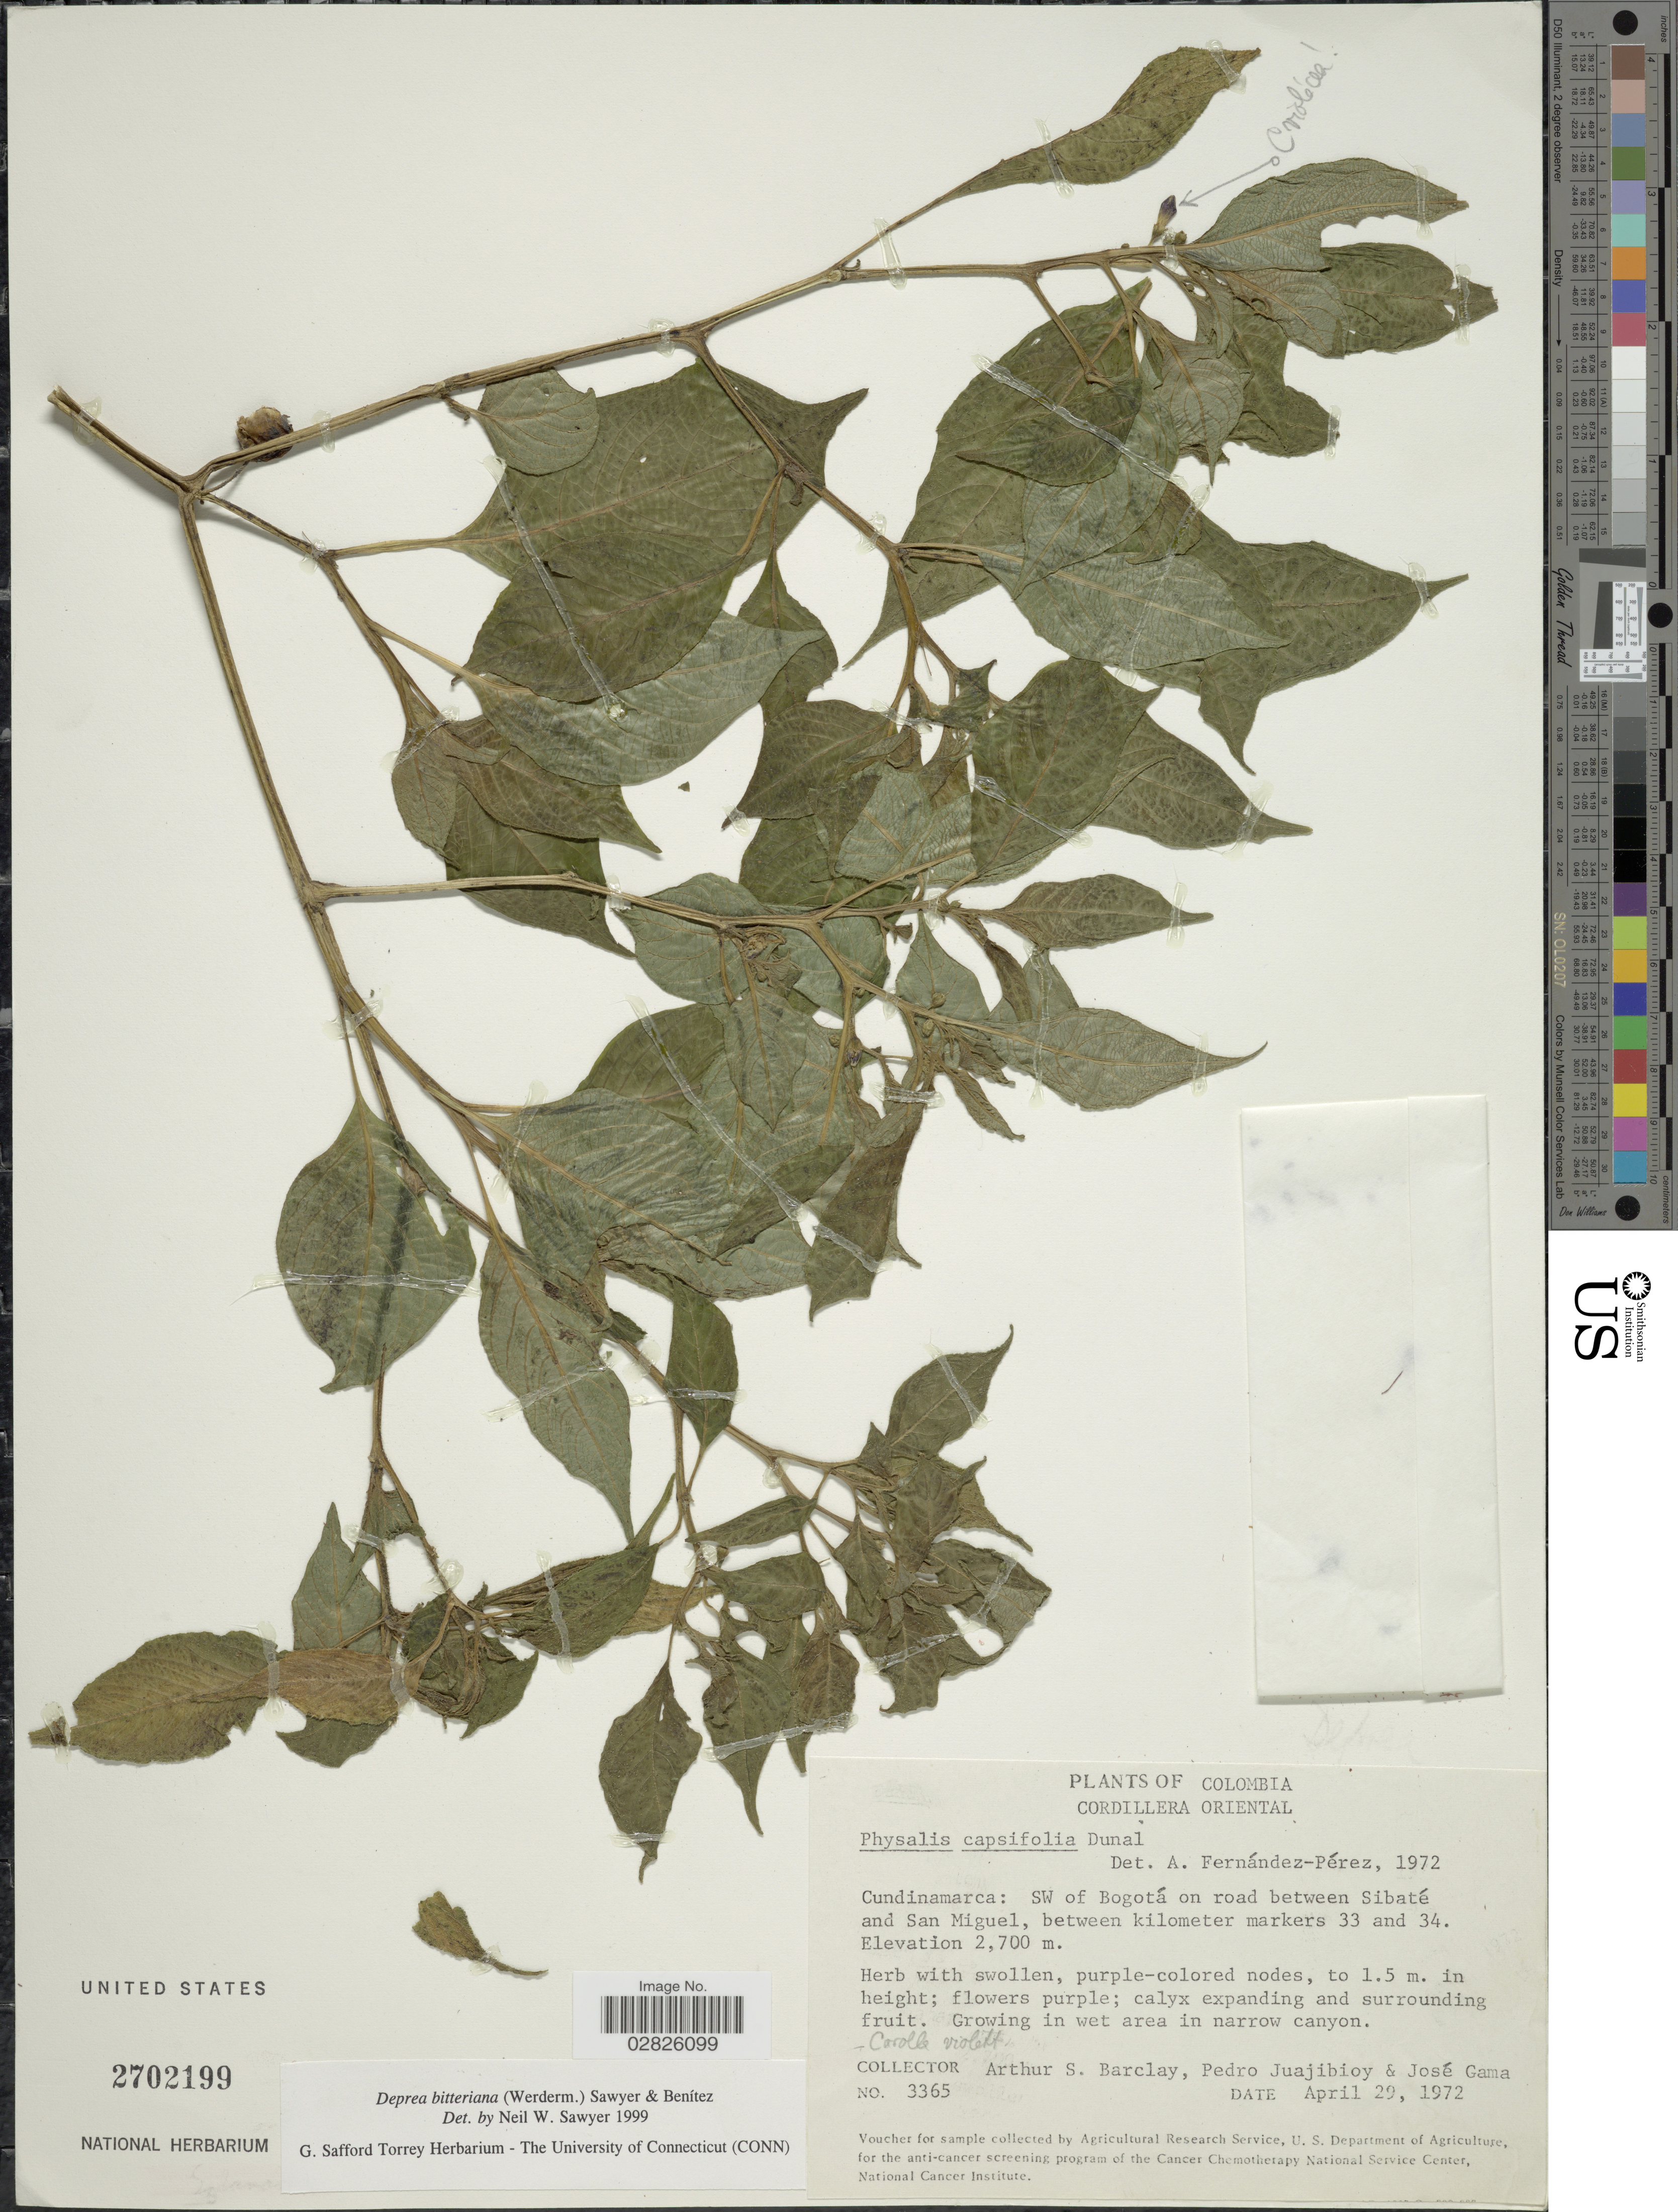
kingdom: Plantae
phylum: Tracheophyta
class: Magnoliopsida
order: Solanales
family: Solanaceae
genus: Deprea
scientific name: Deprea bitteriana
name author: (Werderm.) Sawyer & Benítez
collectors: A. S. Barclay, P. Juajibioy & J. Gama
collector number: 3365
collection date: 1972-04-29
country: Colombia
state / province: Cundinamarca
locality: Cordillera Oriental. SW of Bogotá on road between Sibaté and San Miguel, between kilometer markers 33 and 34.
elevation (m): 2700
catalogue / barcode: US 2702199